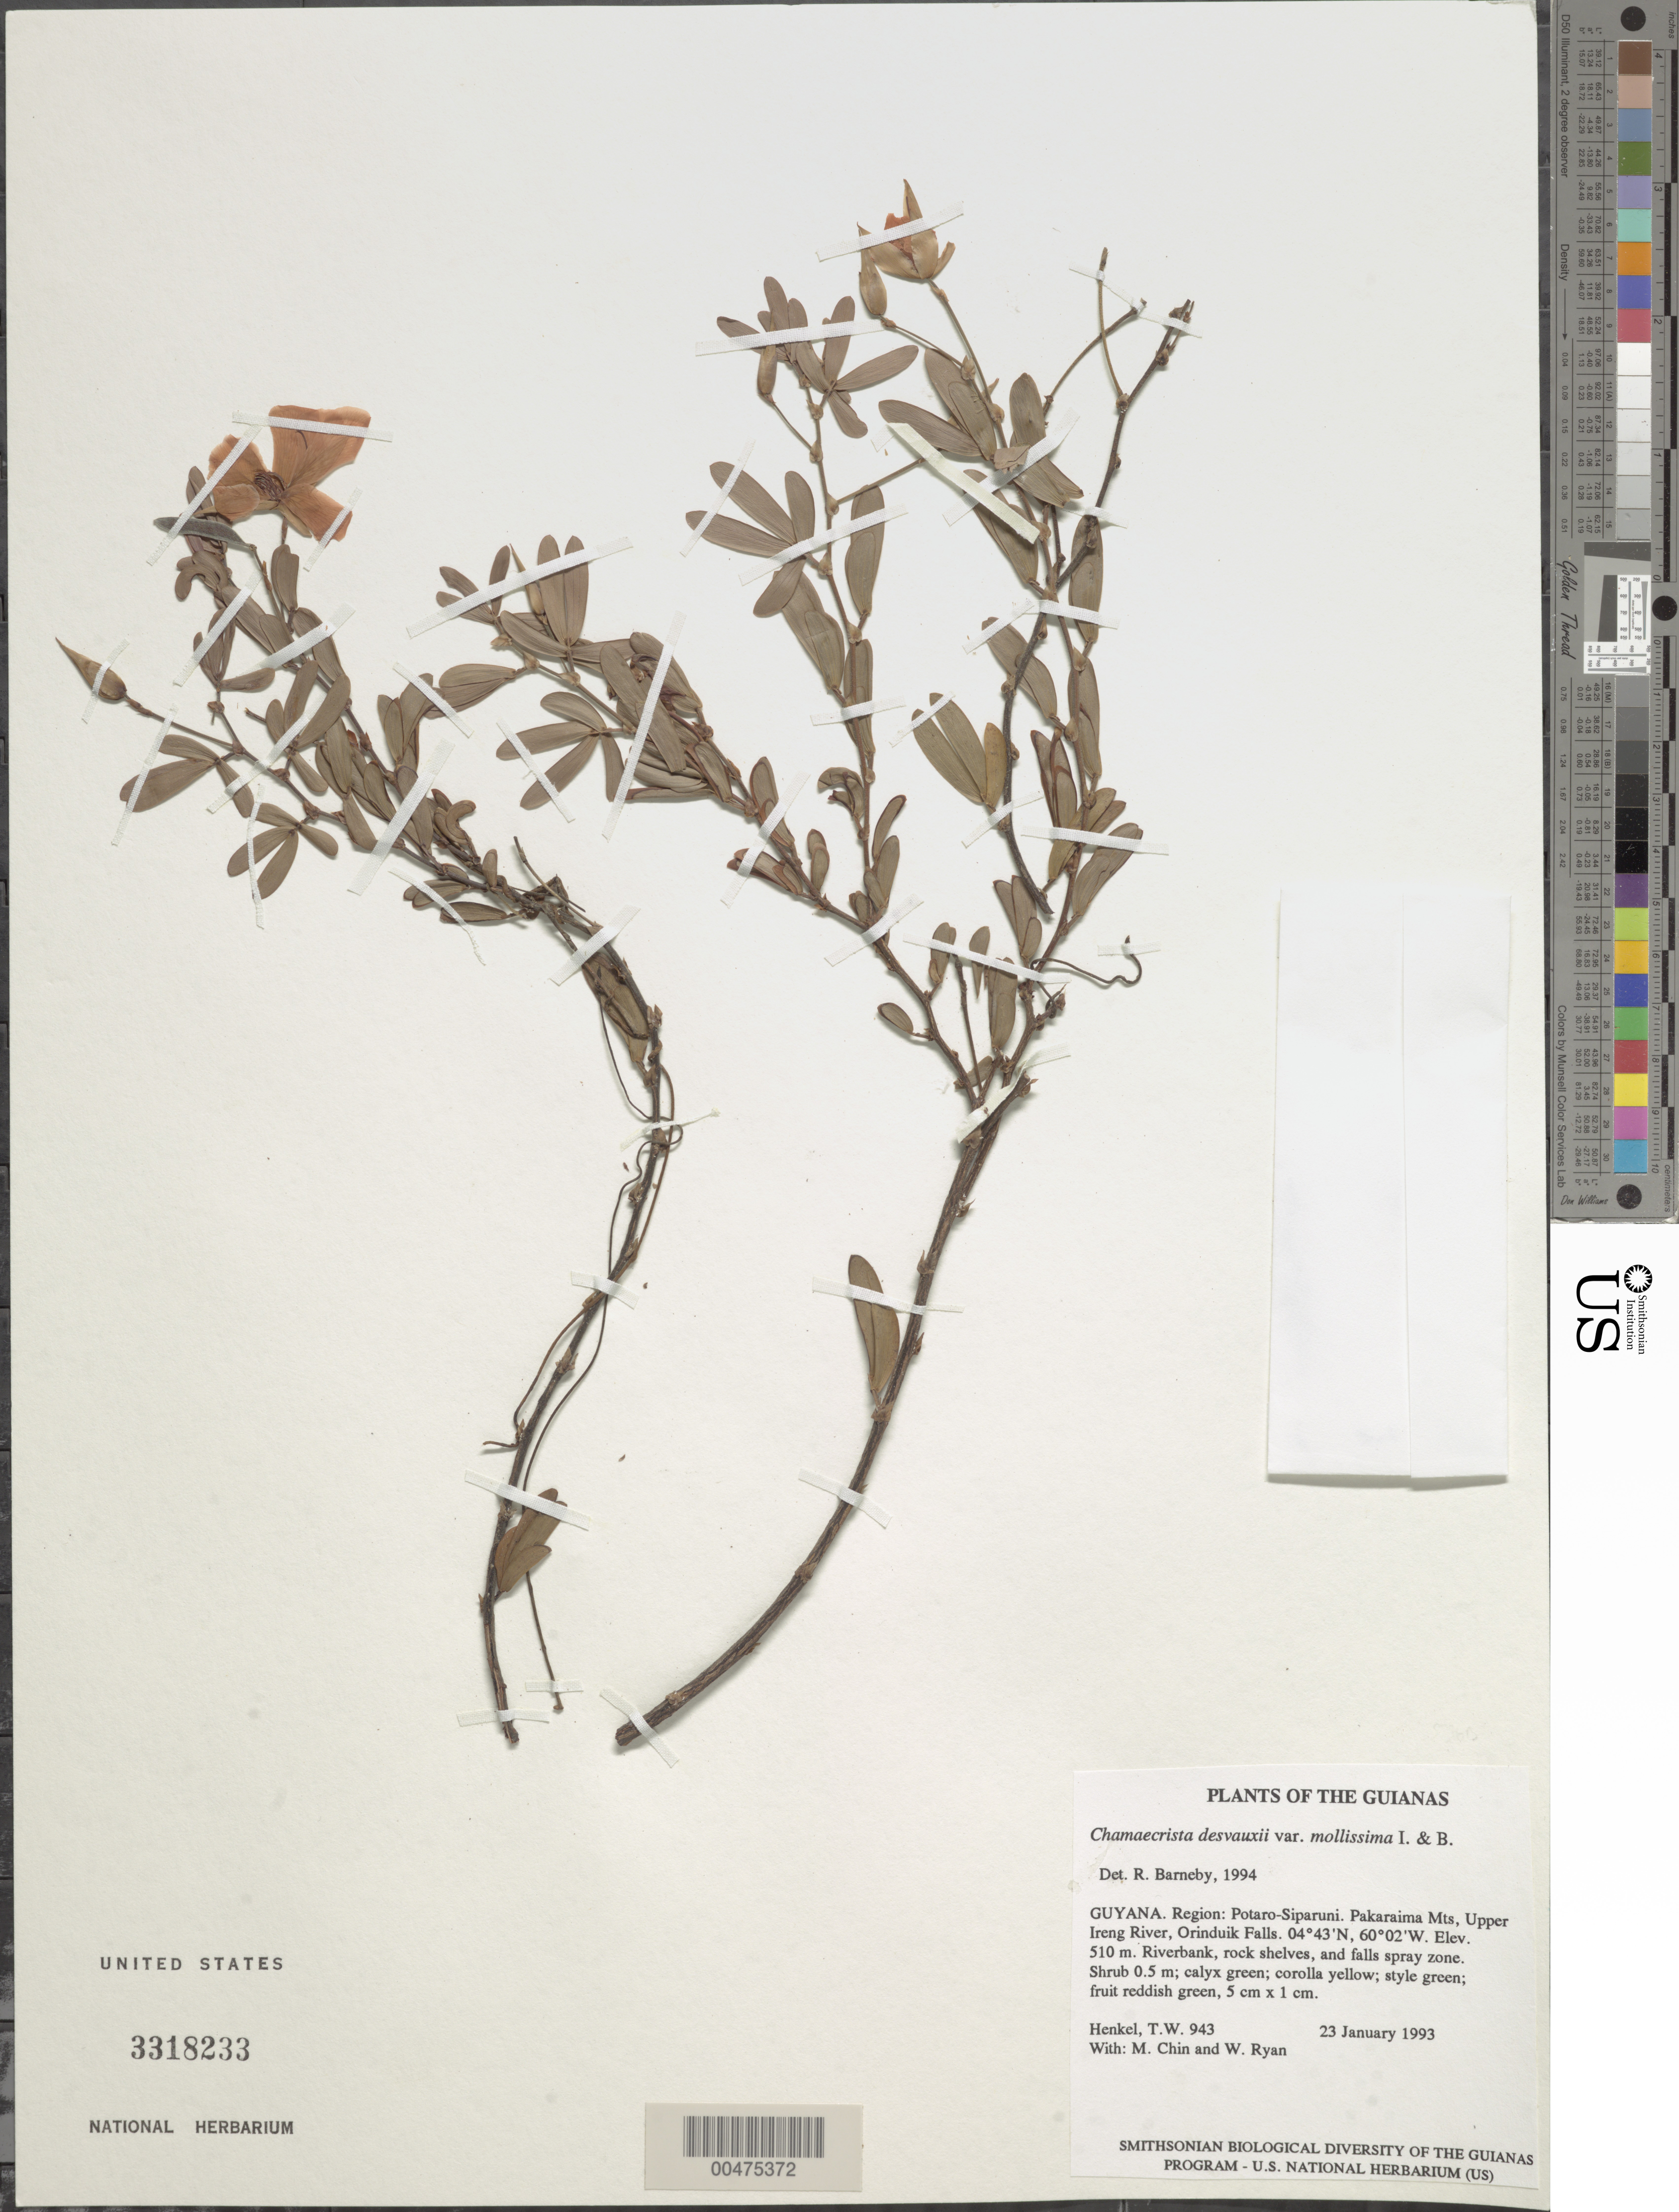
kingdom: Plantae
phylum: Tracheophyta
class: Magnoliopsida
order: Fabales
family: Fabaceae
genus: Chamaecrista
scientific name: Chamaecrista desvauxii var. mollissima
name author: (Benth.) H.S. Irwin & Barneby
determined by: Barneby, Rupert C., (NY)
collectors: T. Henkel, M. Chin & W. Ryan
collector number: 943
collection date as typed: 23 January 1993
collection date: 1993-01-23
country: Guyana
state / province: Potaro-Siparuni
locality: Pakaraima Mts, Upper Ireng River, Orinduik Falls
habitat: Riverbank, rock shelves, and falls spray zone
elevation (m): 510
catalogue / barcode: US 3318233